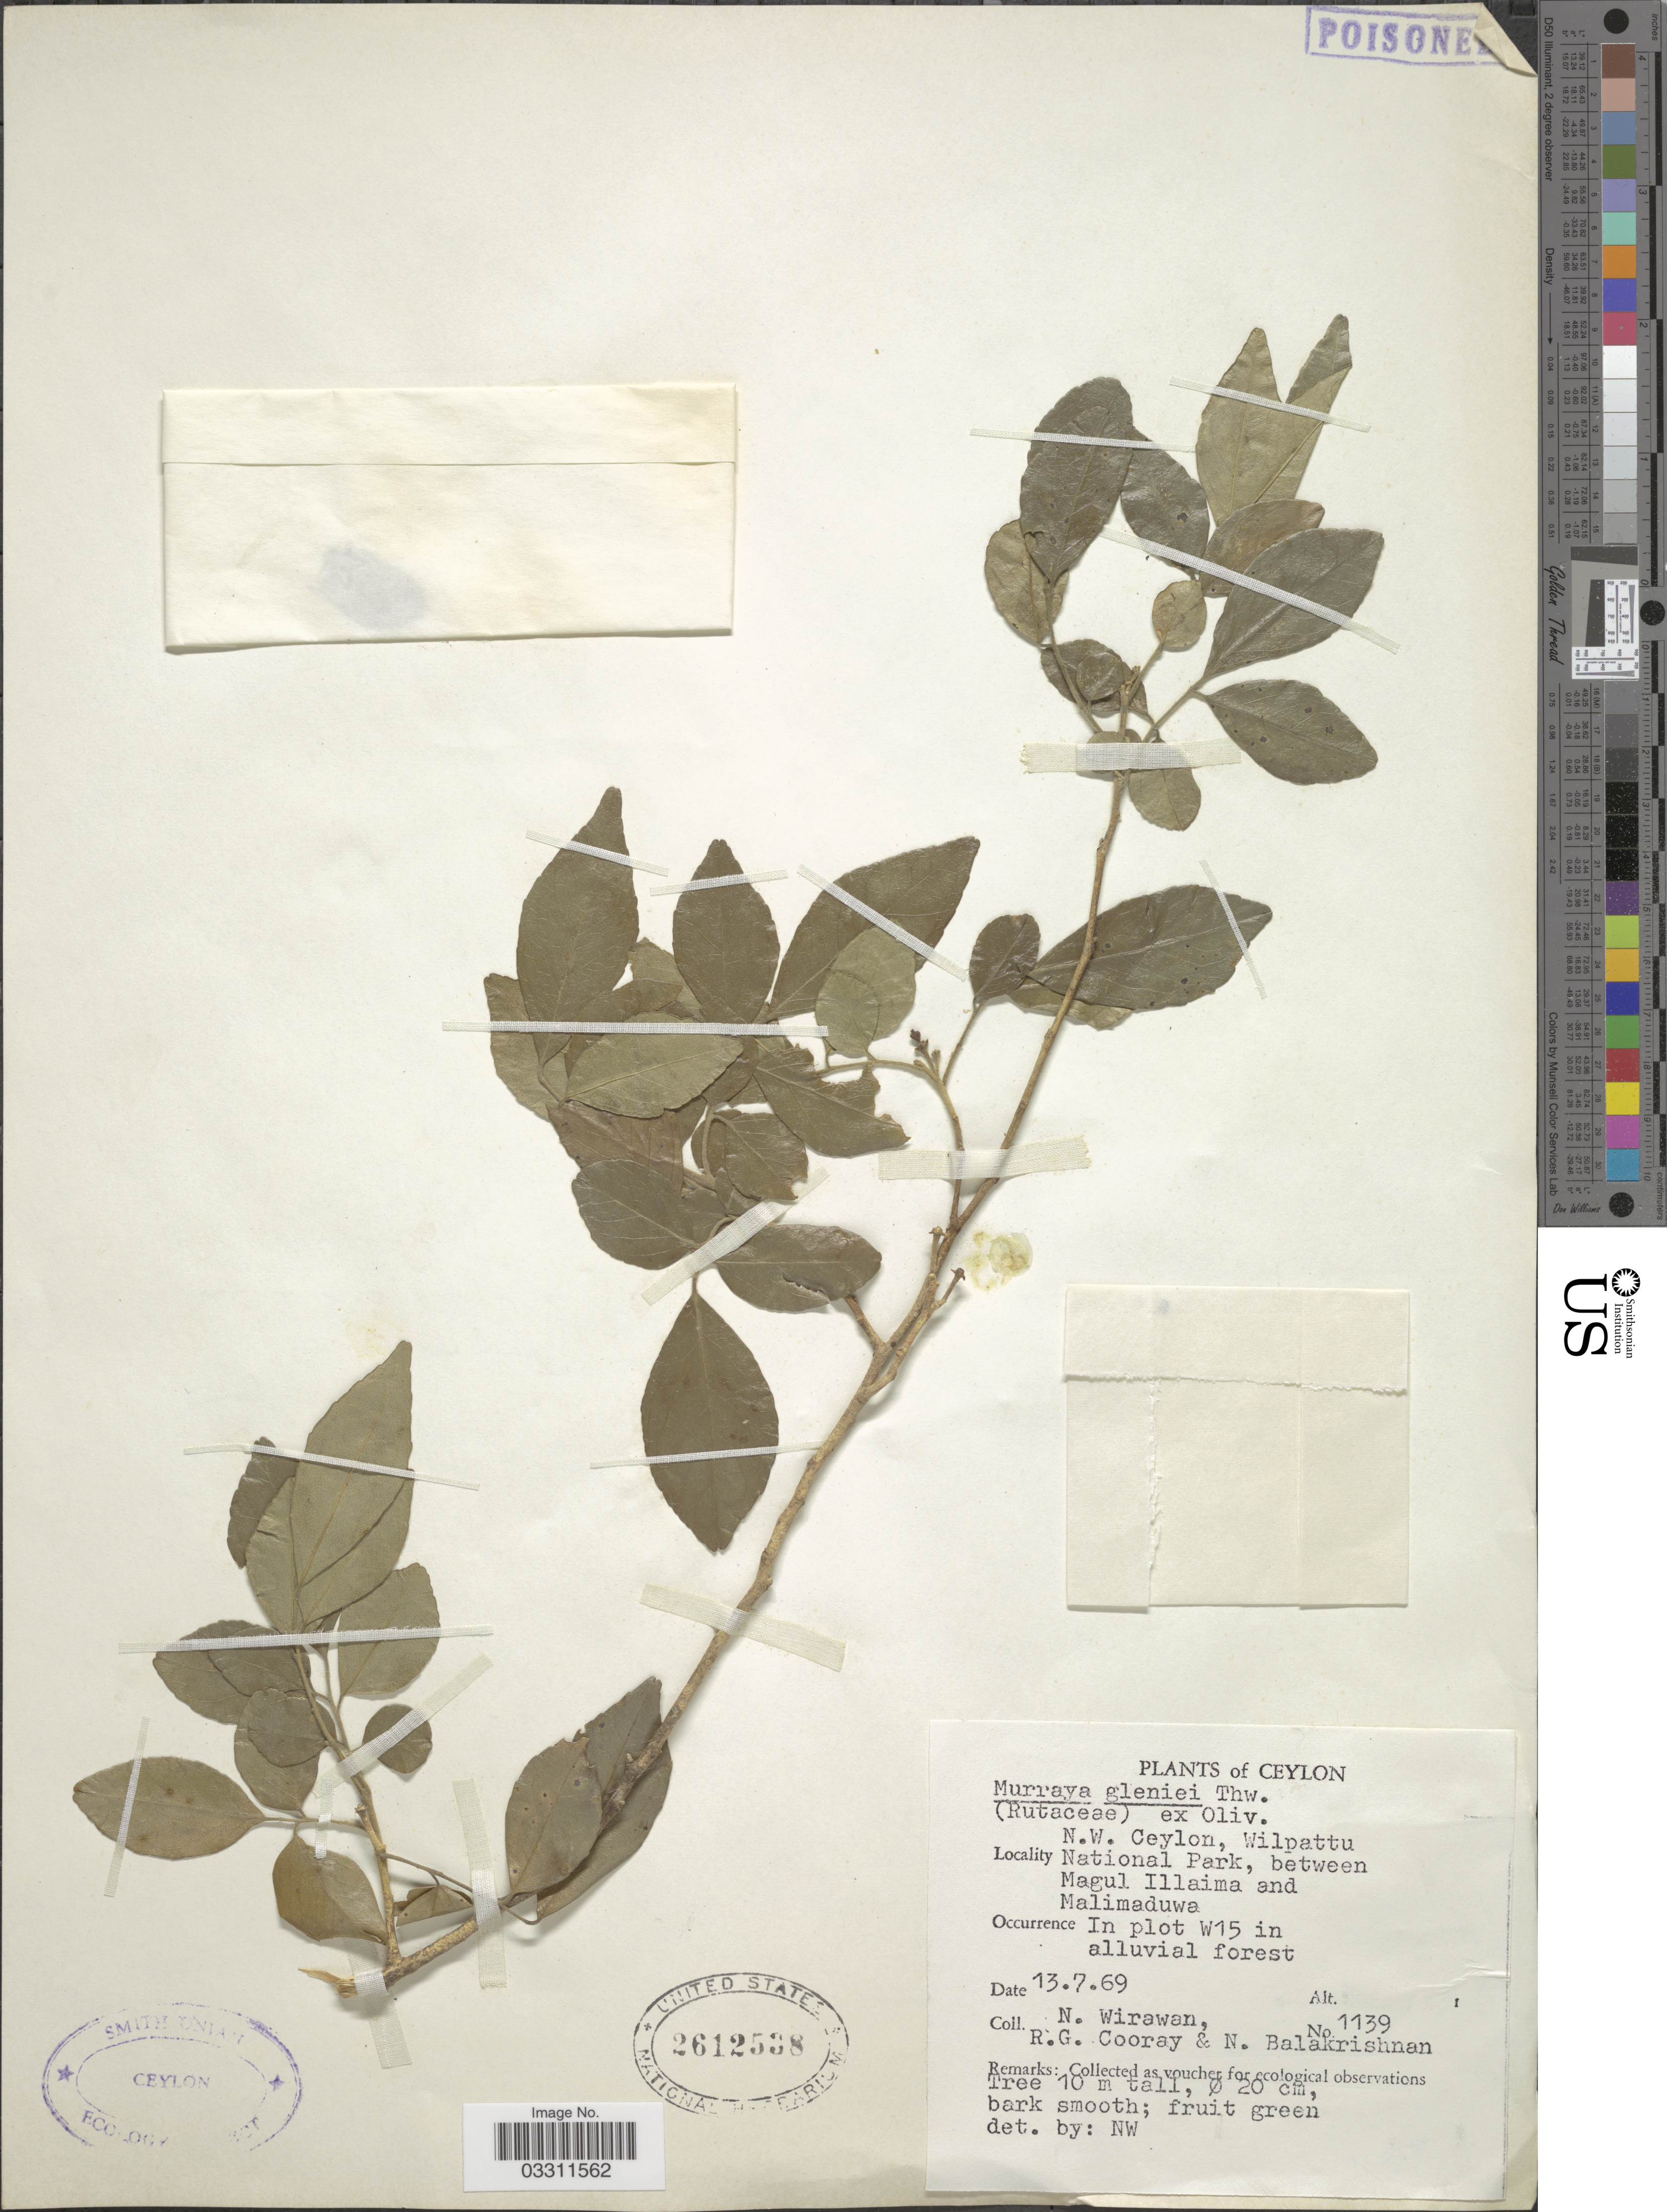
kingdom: Plantae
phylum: Tracheophyta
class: Magnoliopsida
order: Sapindales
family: Rutaceae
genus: Murraya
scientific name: Murraya glenieii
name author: Thwaites ex Oliv.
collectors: N. Wirawan, R. Cooray & N. Balakrishnan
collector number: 1139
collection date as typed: Transcribed d/m/y: 13/7/69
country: Sri Lanka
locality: Ceylon. N.W. Ceylon, Wilpattu National Park, between Magul Illaima and Malimaduwa.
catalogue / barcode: US 2612538